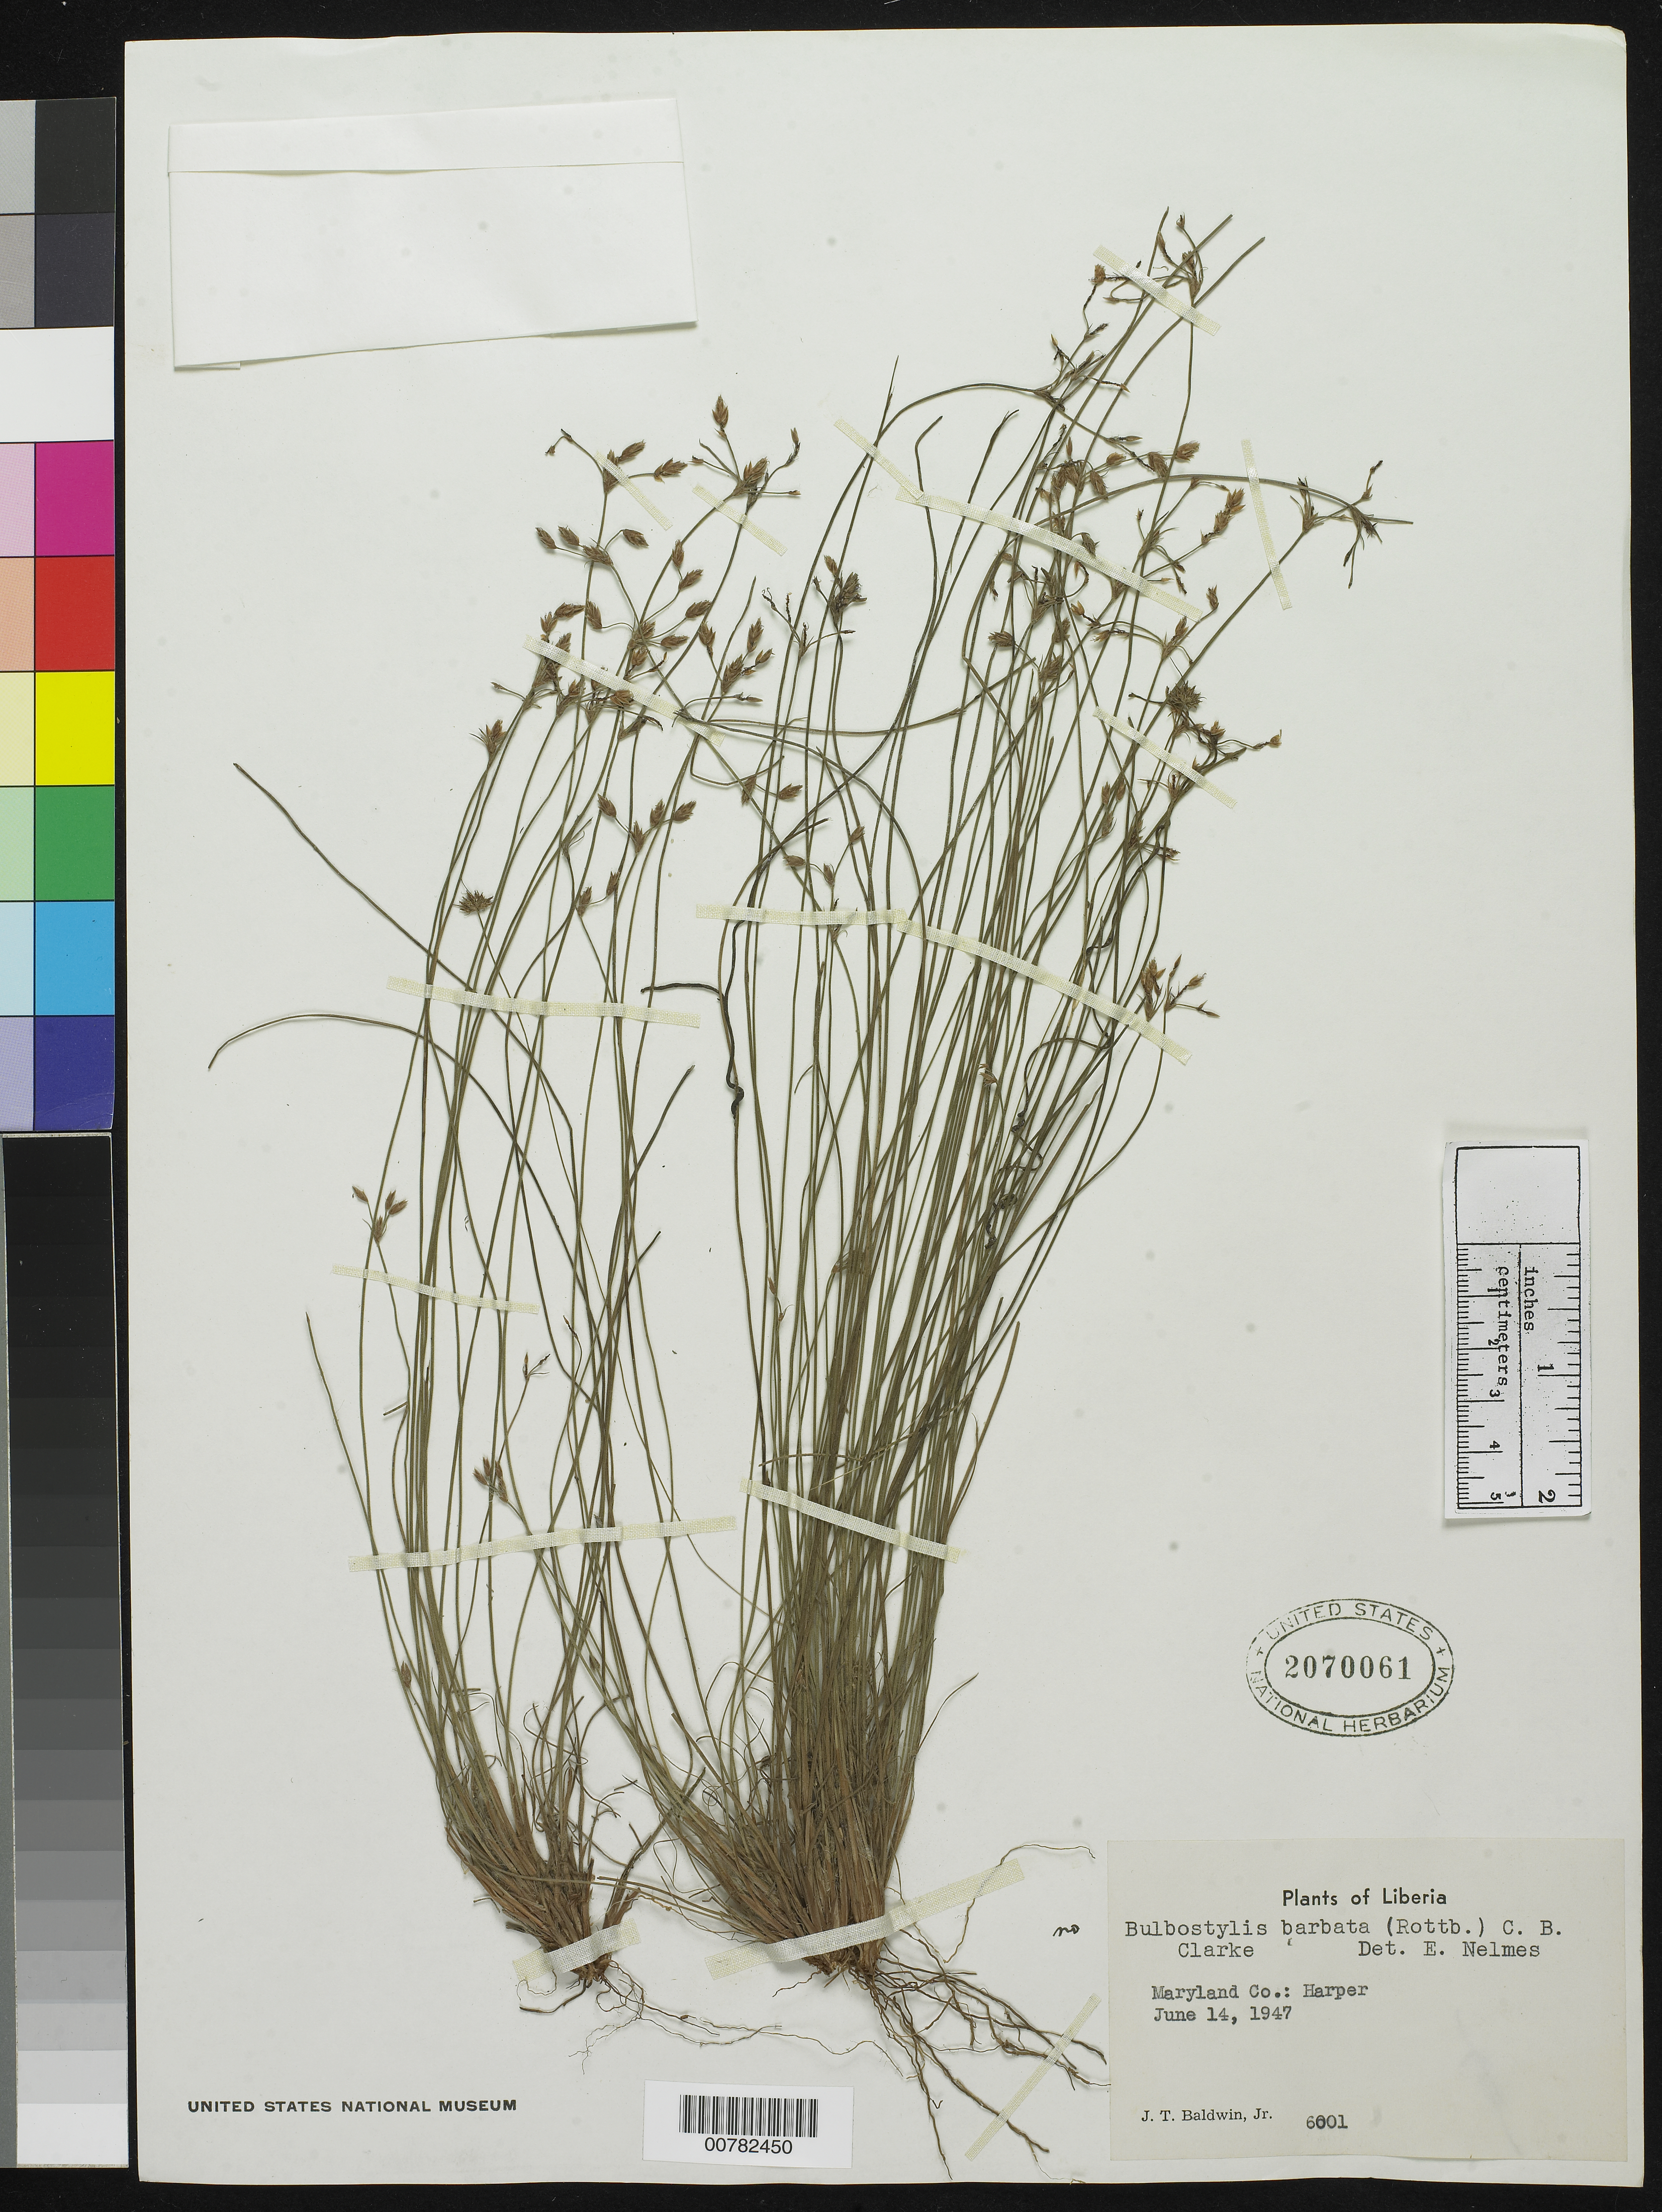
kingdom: Plantae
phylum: Tracheophyta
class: Liliopsida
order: Poales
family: Cyperaceae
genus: Bulbostylis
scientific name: Bulbostylis barbata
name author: (Rottb.) C.B. Clarke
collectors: J. T. Baldwin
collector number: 6001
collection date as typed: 14 Jun 1947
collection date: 1947-06-14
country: Liberia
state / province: Maryland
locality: Harper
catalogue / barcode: US 2070061